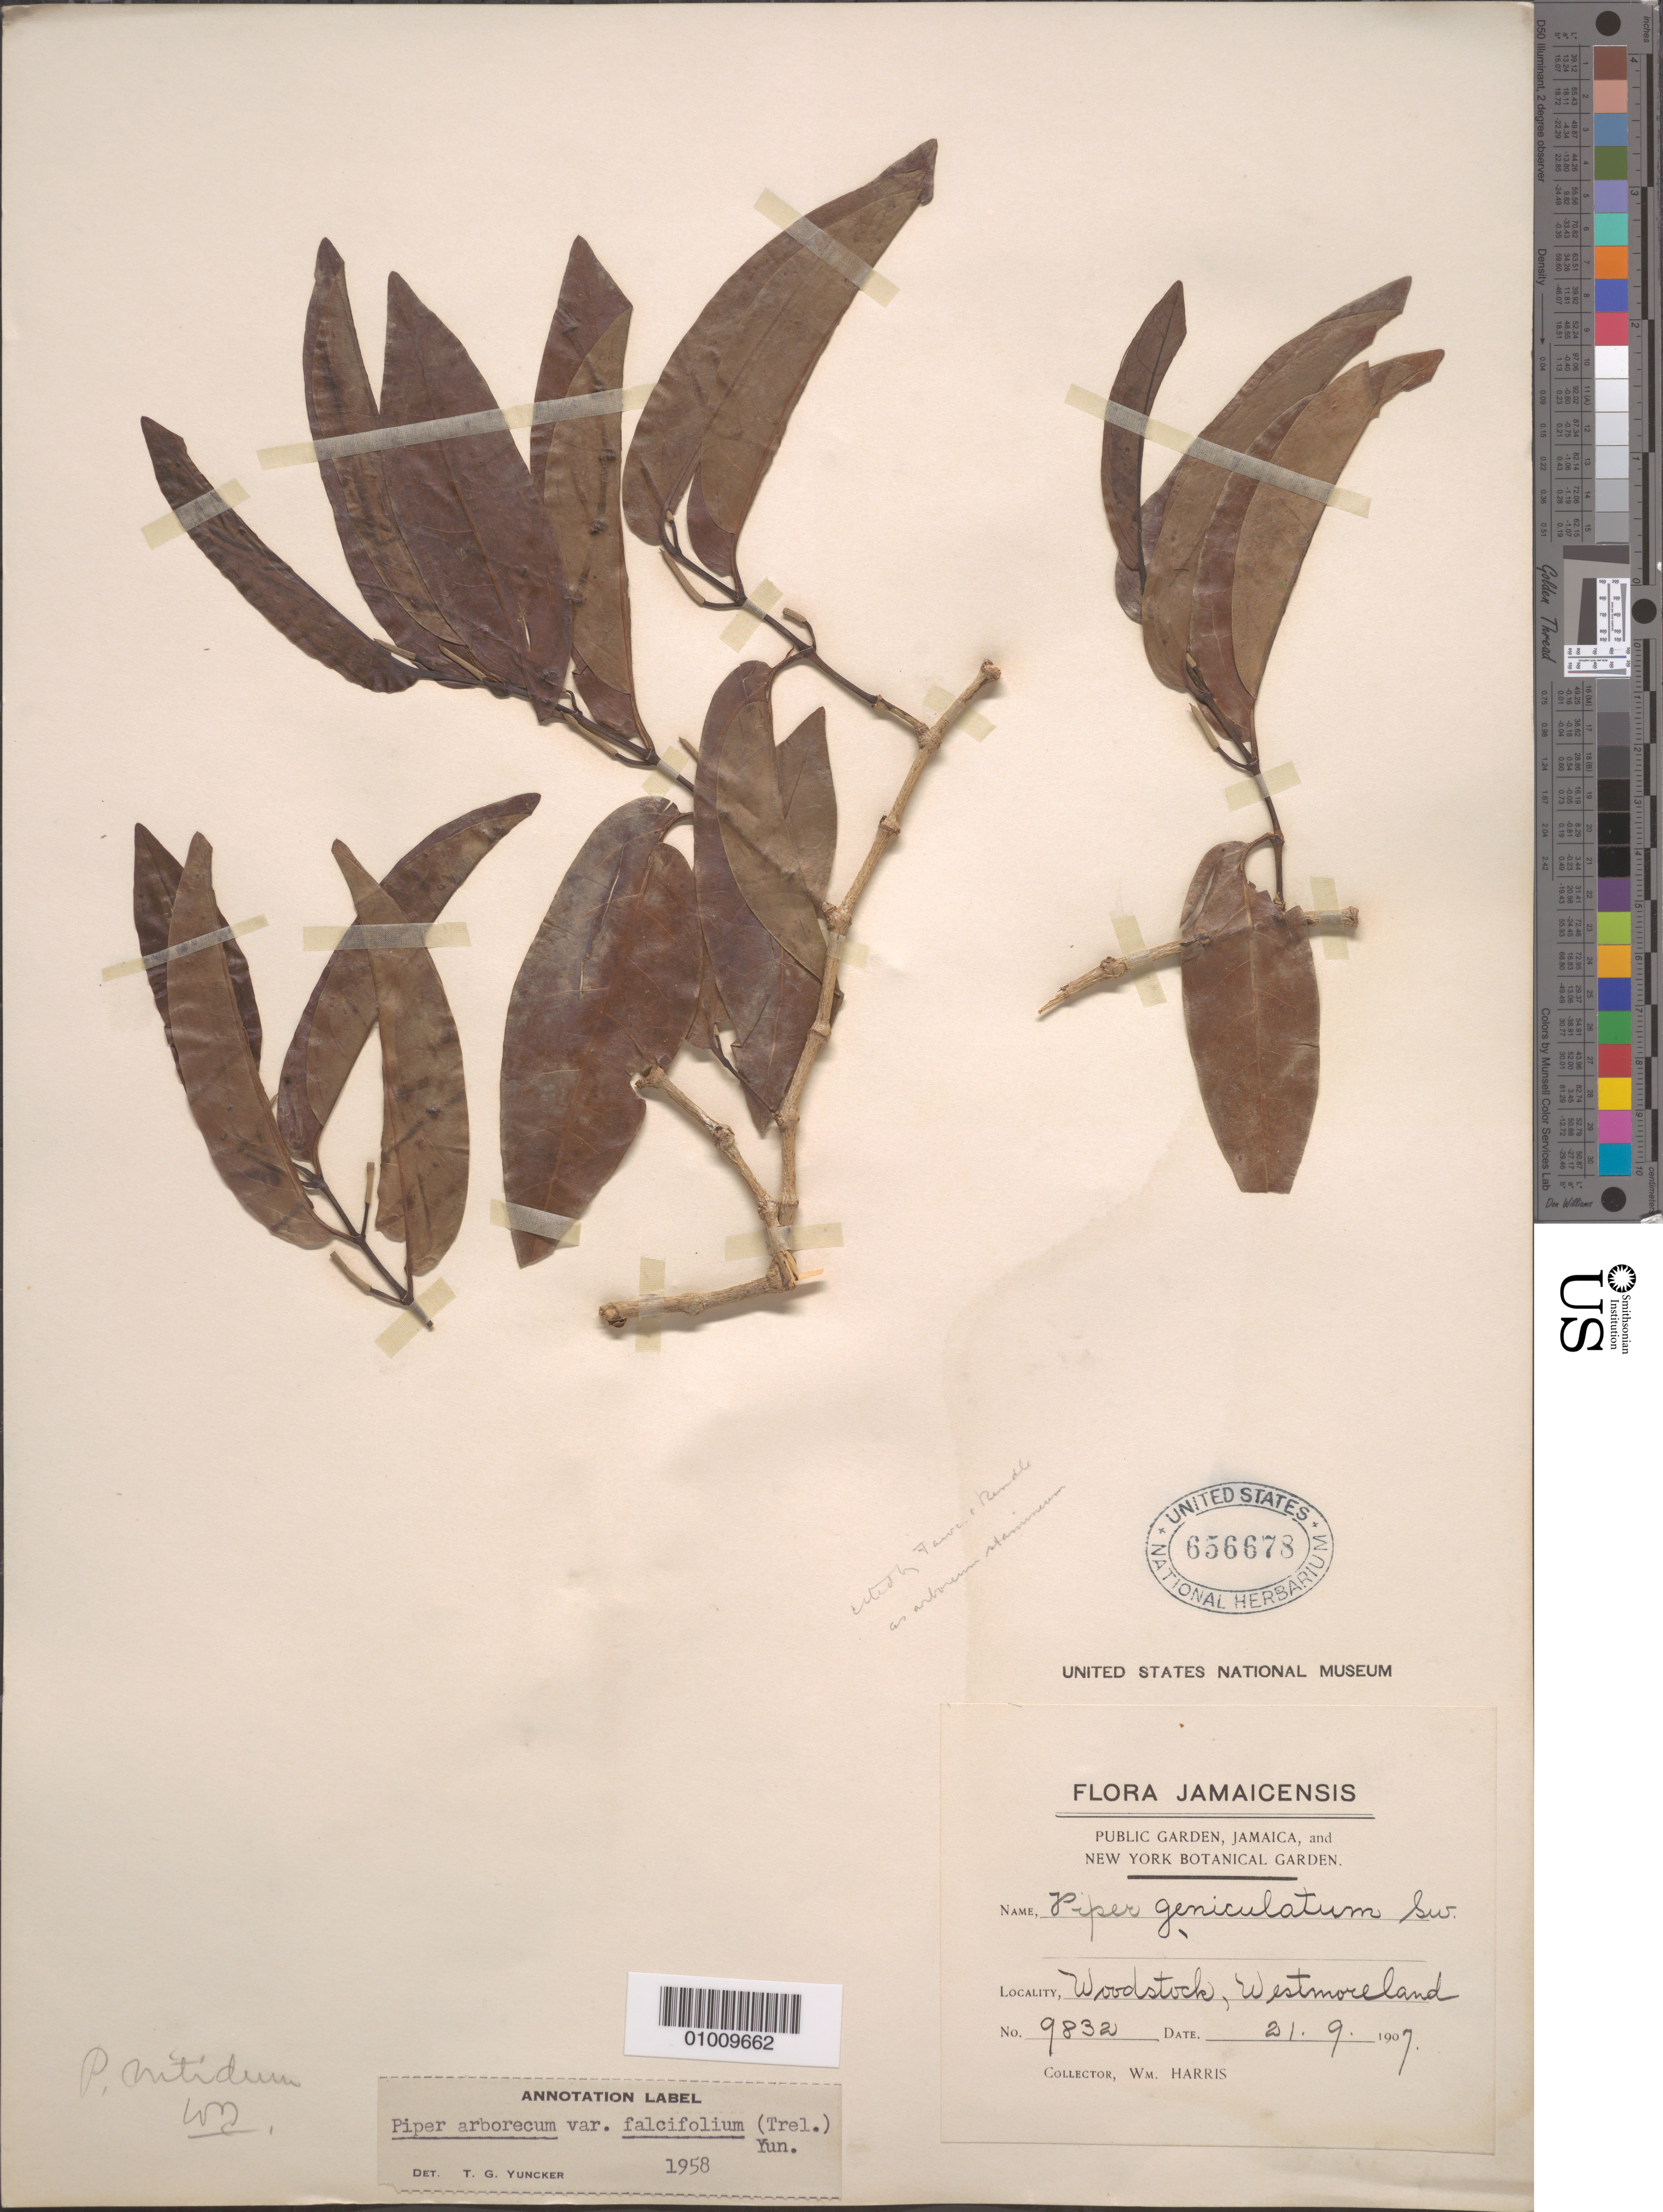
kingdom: Plantae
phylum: Tracheophyta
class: Magnoliopsida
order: Piperales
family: Piperaceae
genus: Piper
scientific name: Piper arboreum var. arboreum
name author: Aubl.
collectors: W. Harris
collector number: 9832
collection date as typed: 21 Sep 1907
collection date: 1907-09-21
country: Jamaica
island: Jamaica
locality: Woodstock, Westmoreland.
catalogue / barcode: US 656678